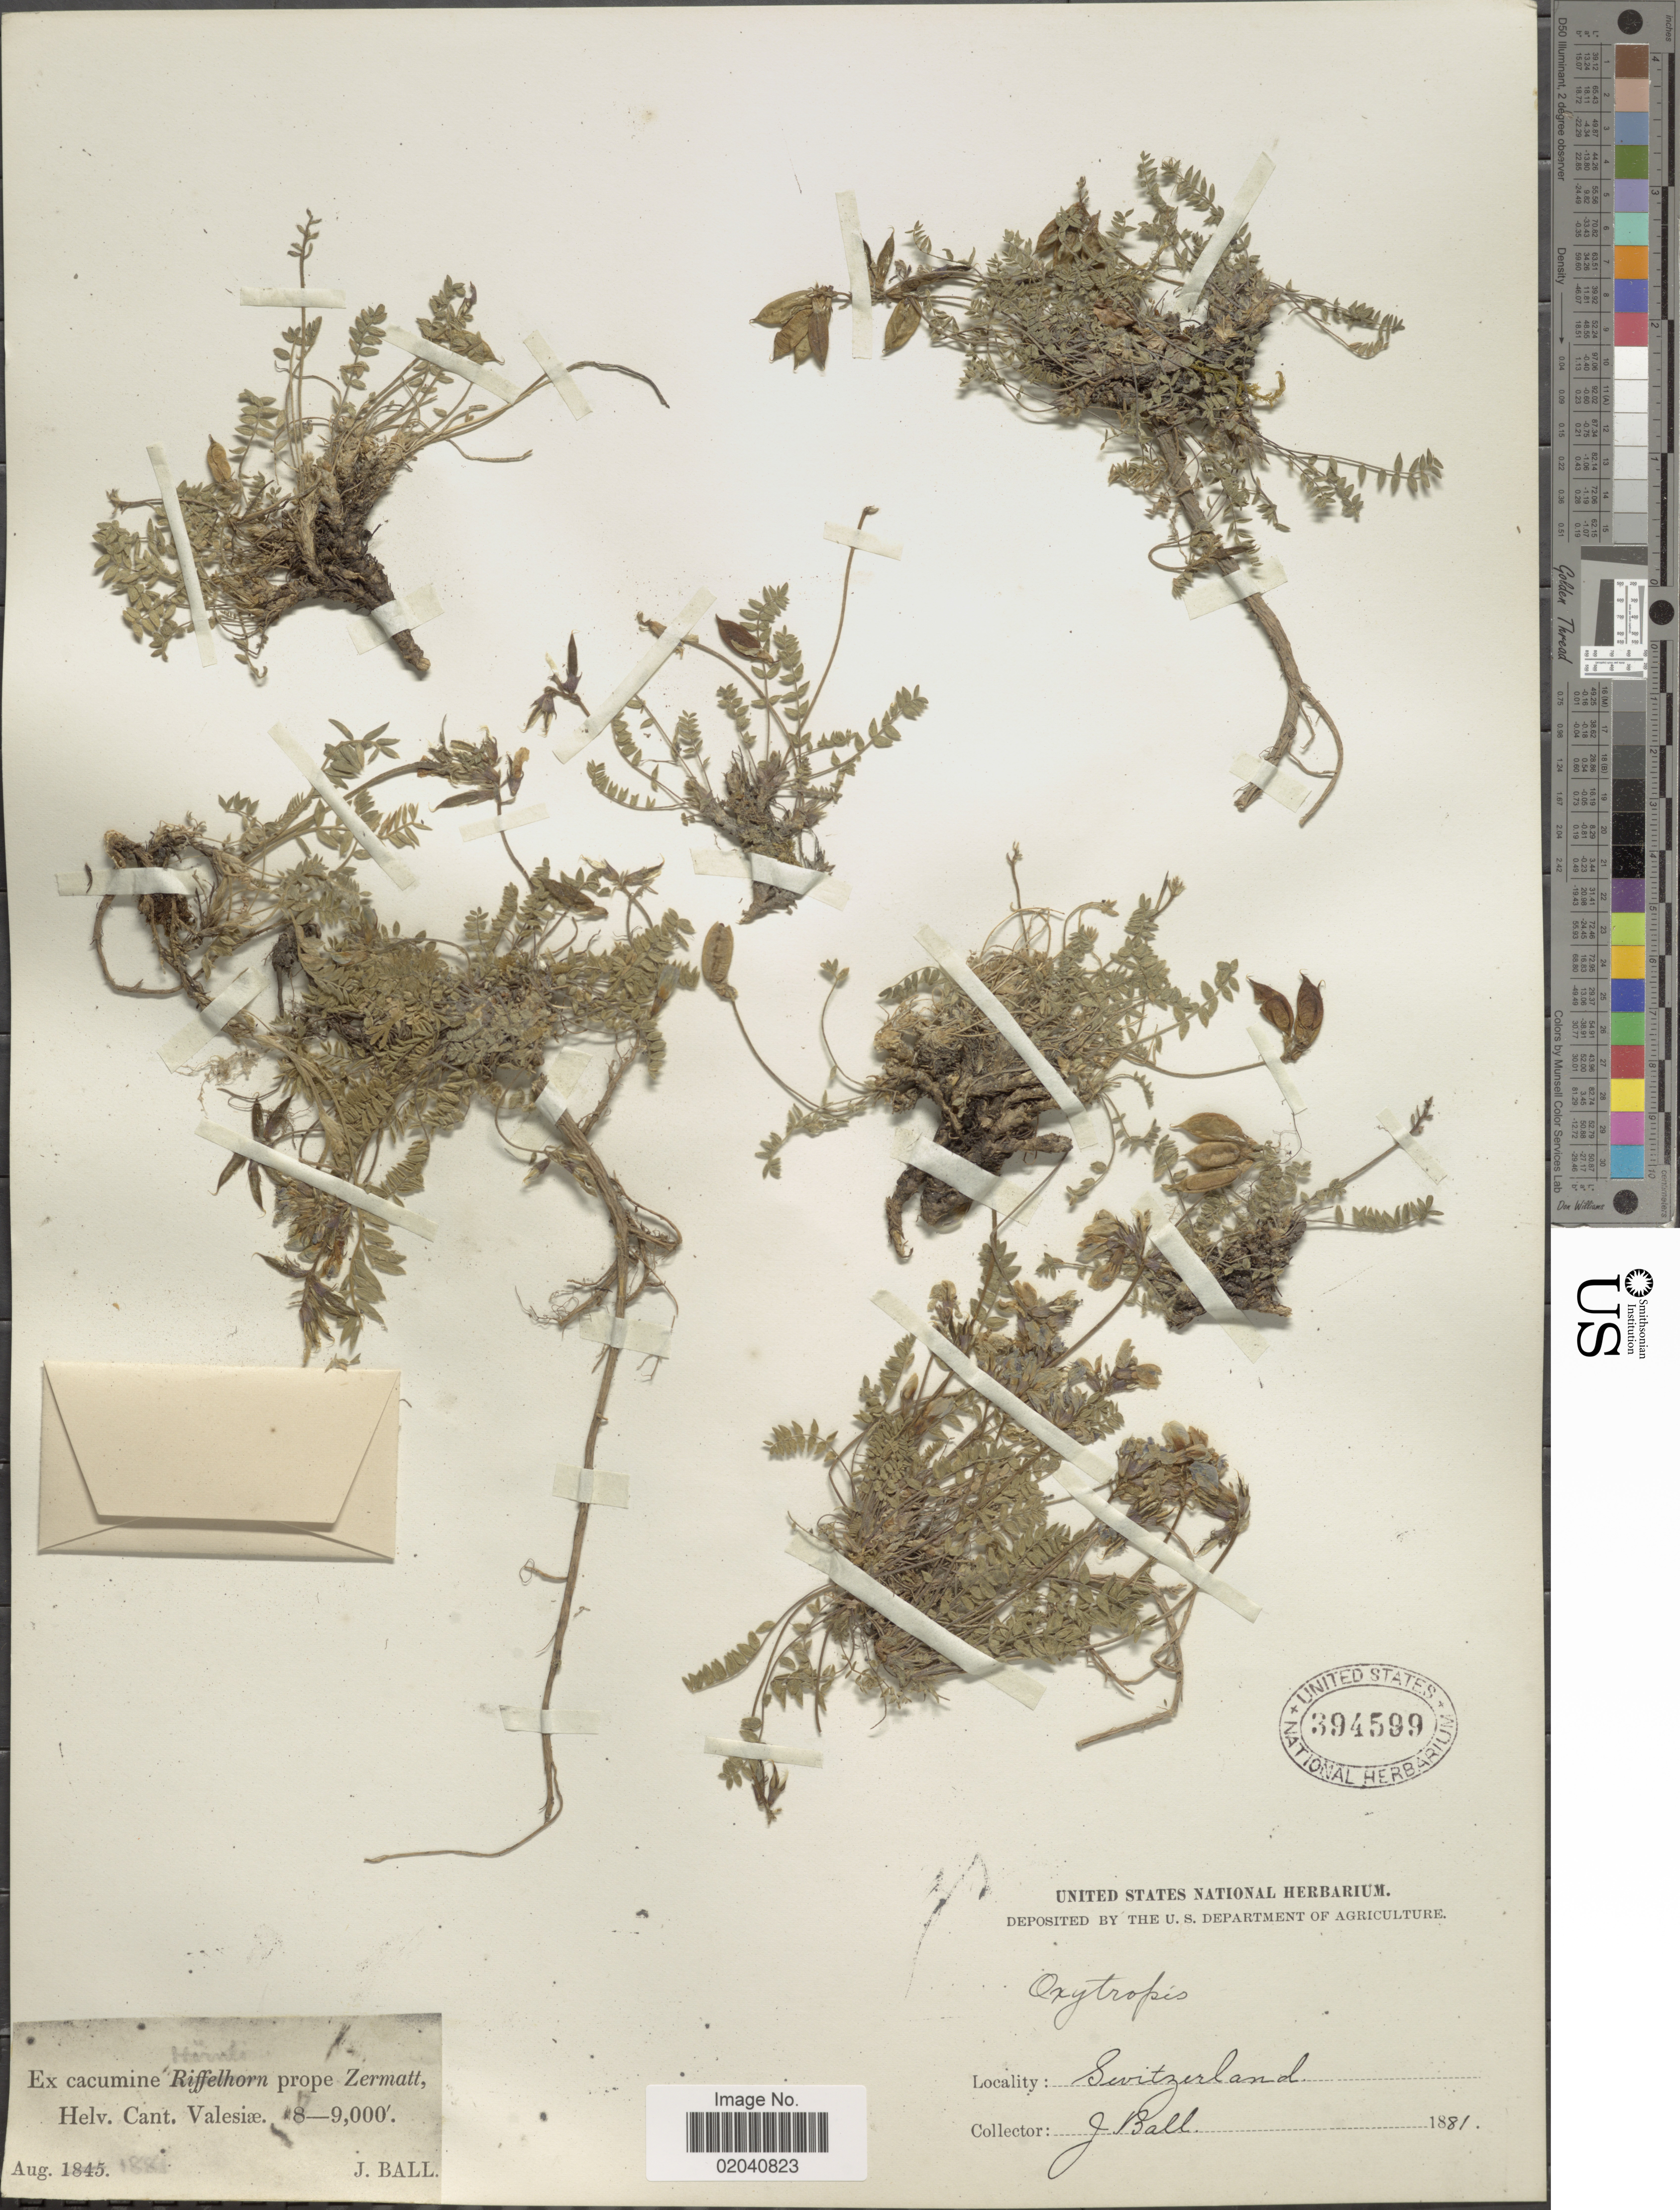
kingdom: Plantae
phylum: Tracheophyta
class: Magnoliopsida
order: Fabales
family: Fabaceae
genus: Oxytropis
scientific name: Oxytropis sp.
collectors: J. Ball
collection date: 1881-08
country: Switzerland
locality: Cacumine Hornle prope Zermatt, Helv. Cant. Valesiæ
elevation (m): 2743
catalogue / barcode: US 394599